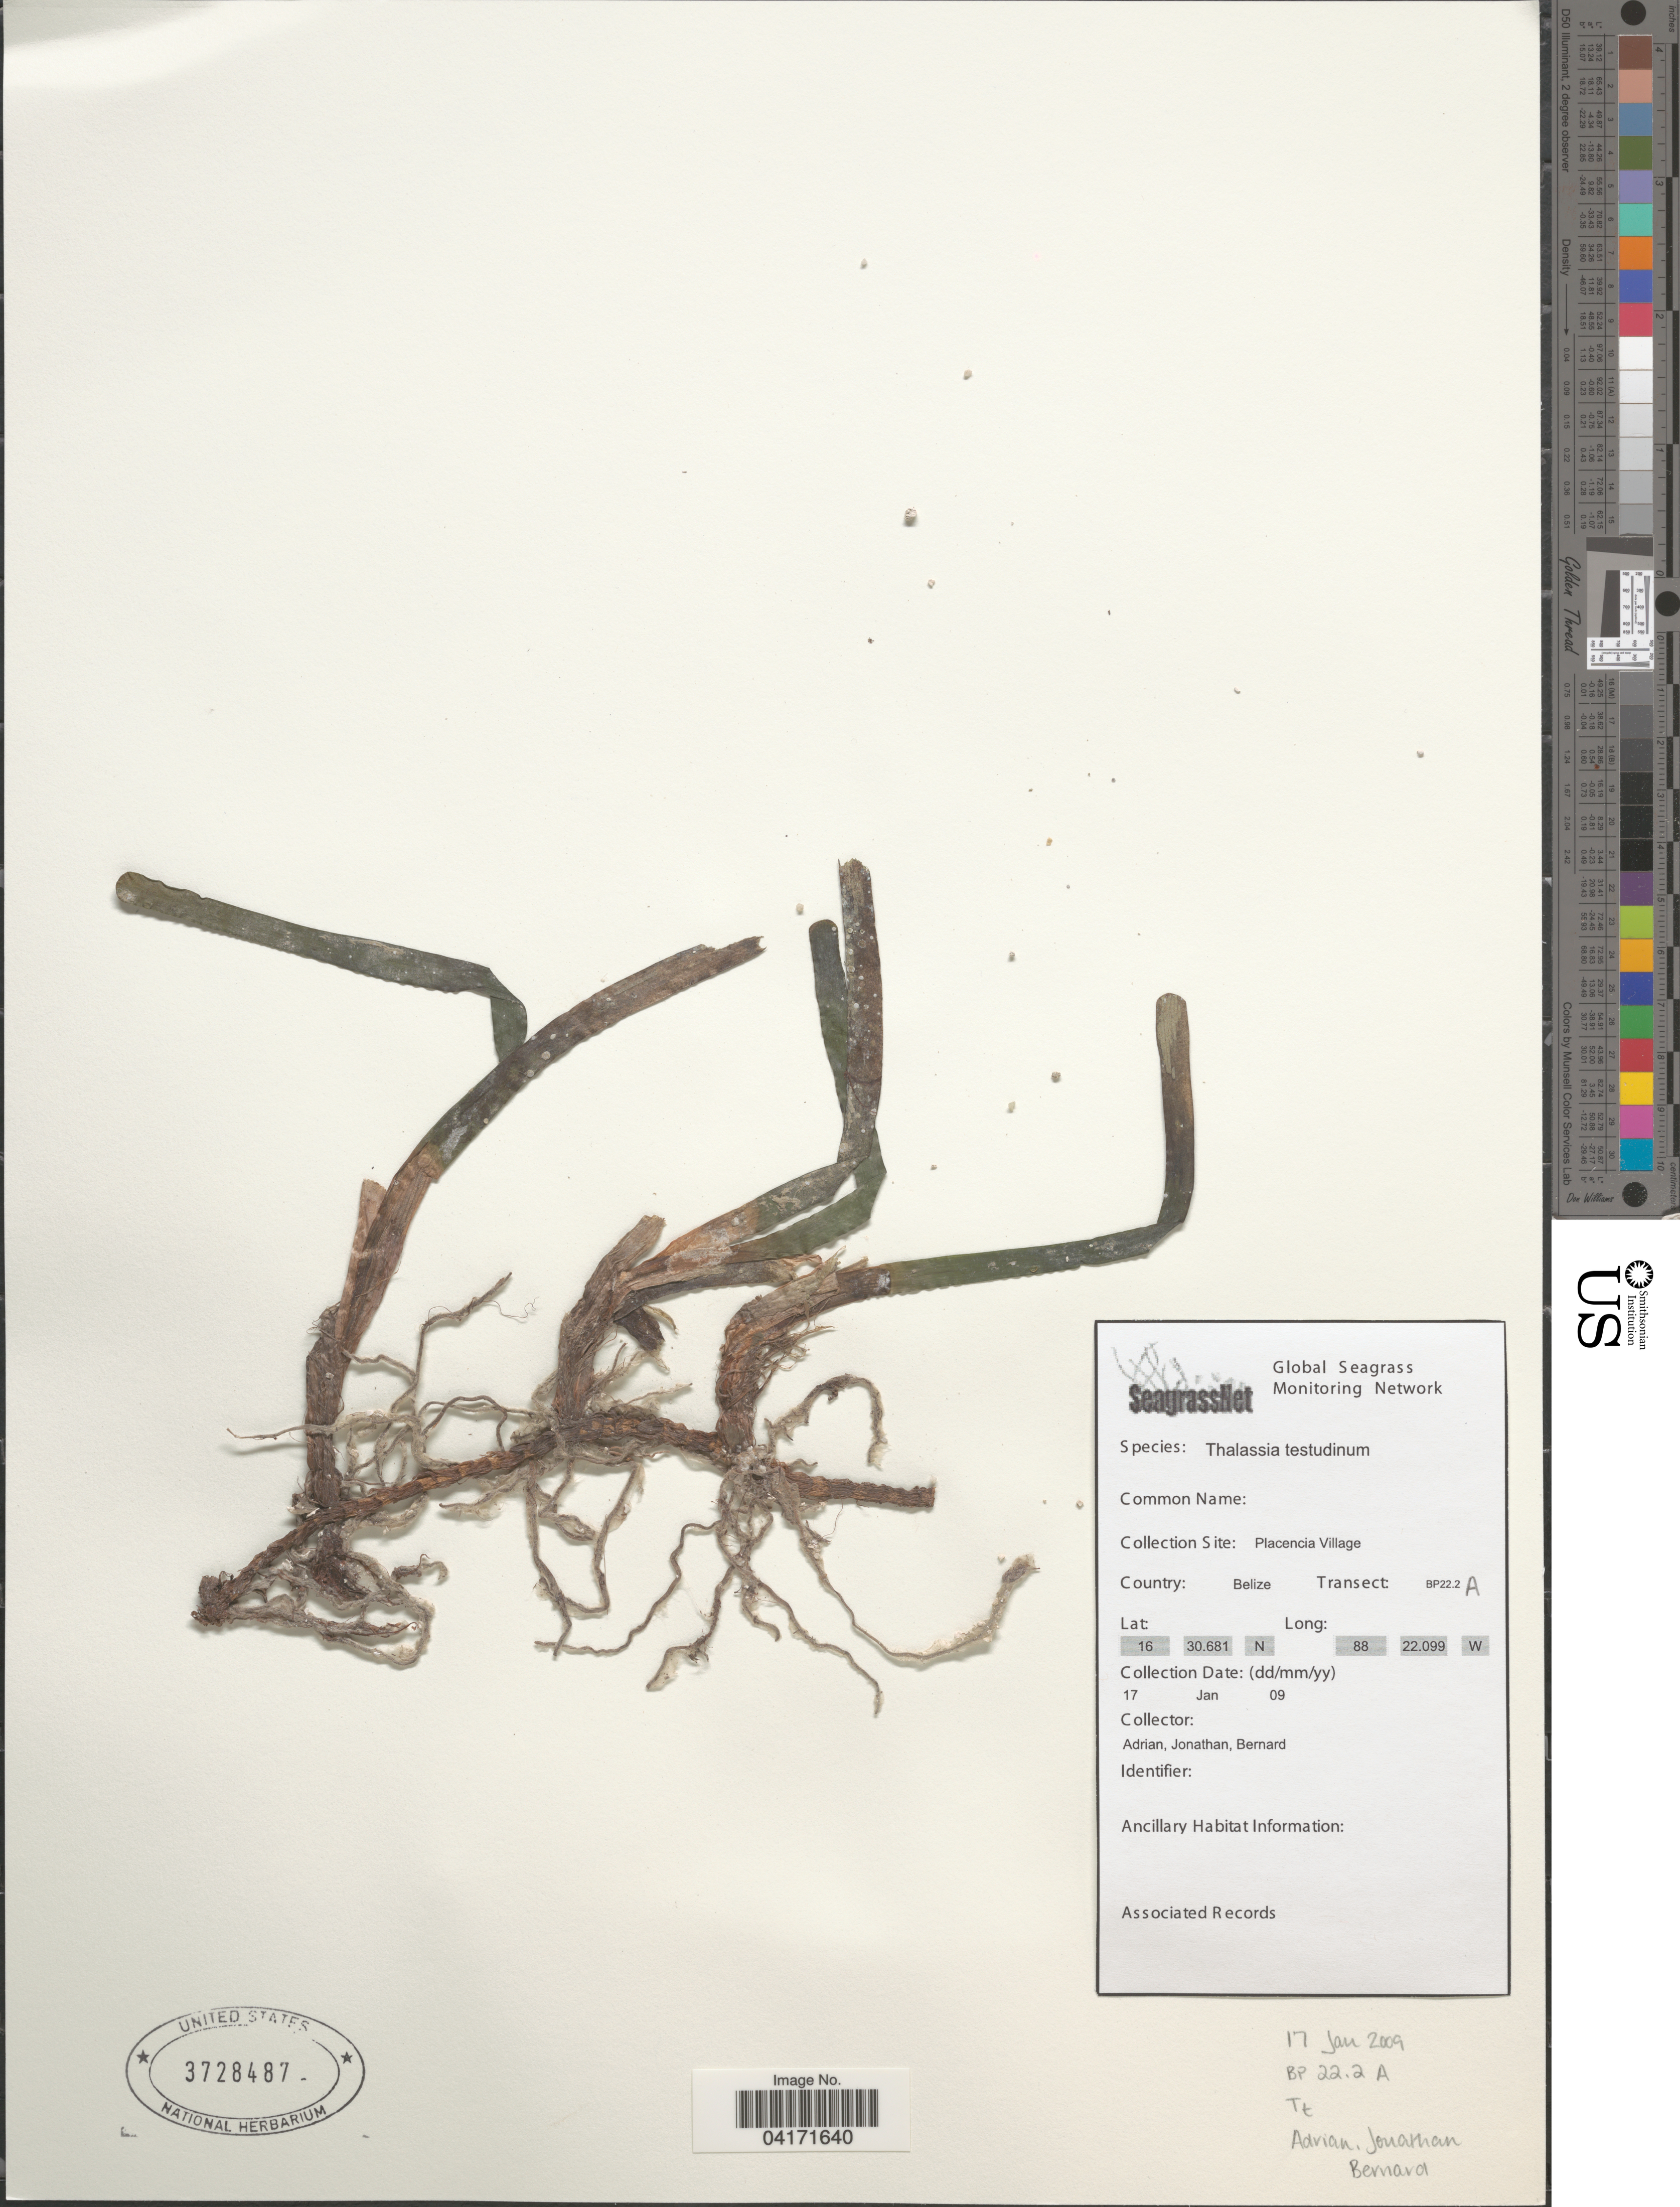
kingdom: Plantae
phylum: Tracheophyta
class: Liliopsida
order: Alismatales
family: Hydrocharitaceae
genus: Thalassia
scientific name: Thalassia testudinum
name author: Banks & Sol. ex K.D. Koenig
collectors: Adrian, Jonathan & -. Bernard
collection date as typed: Transcribed d/m/y: 17/1/9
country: Belize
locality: Placencia Village. Transect: BP22.2 A.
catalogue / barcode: US 3728487